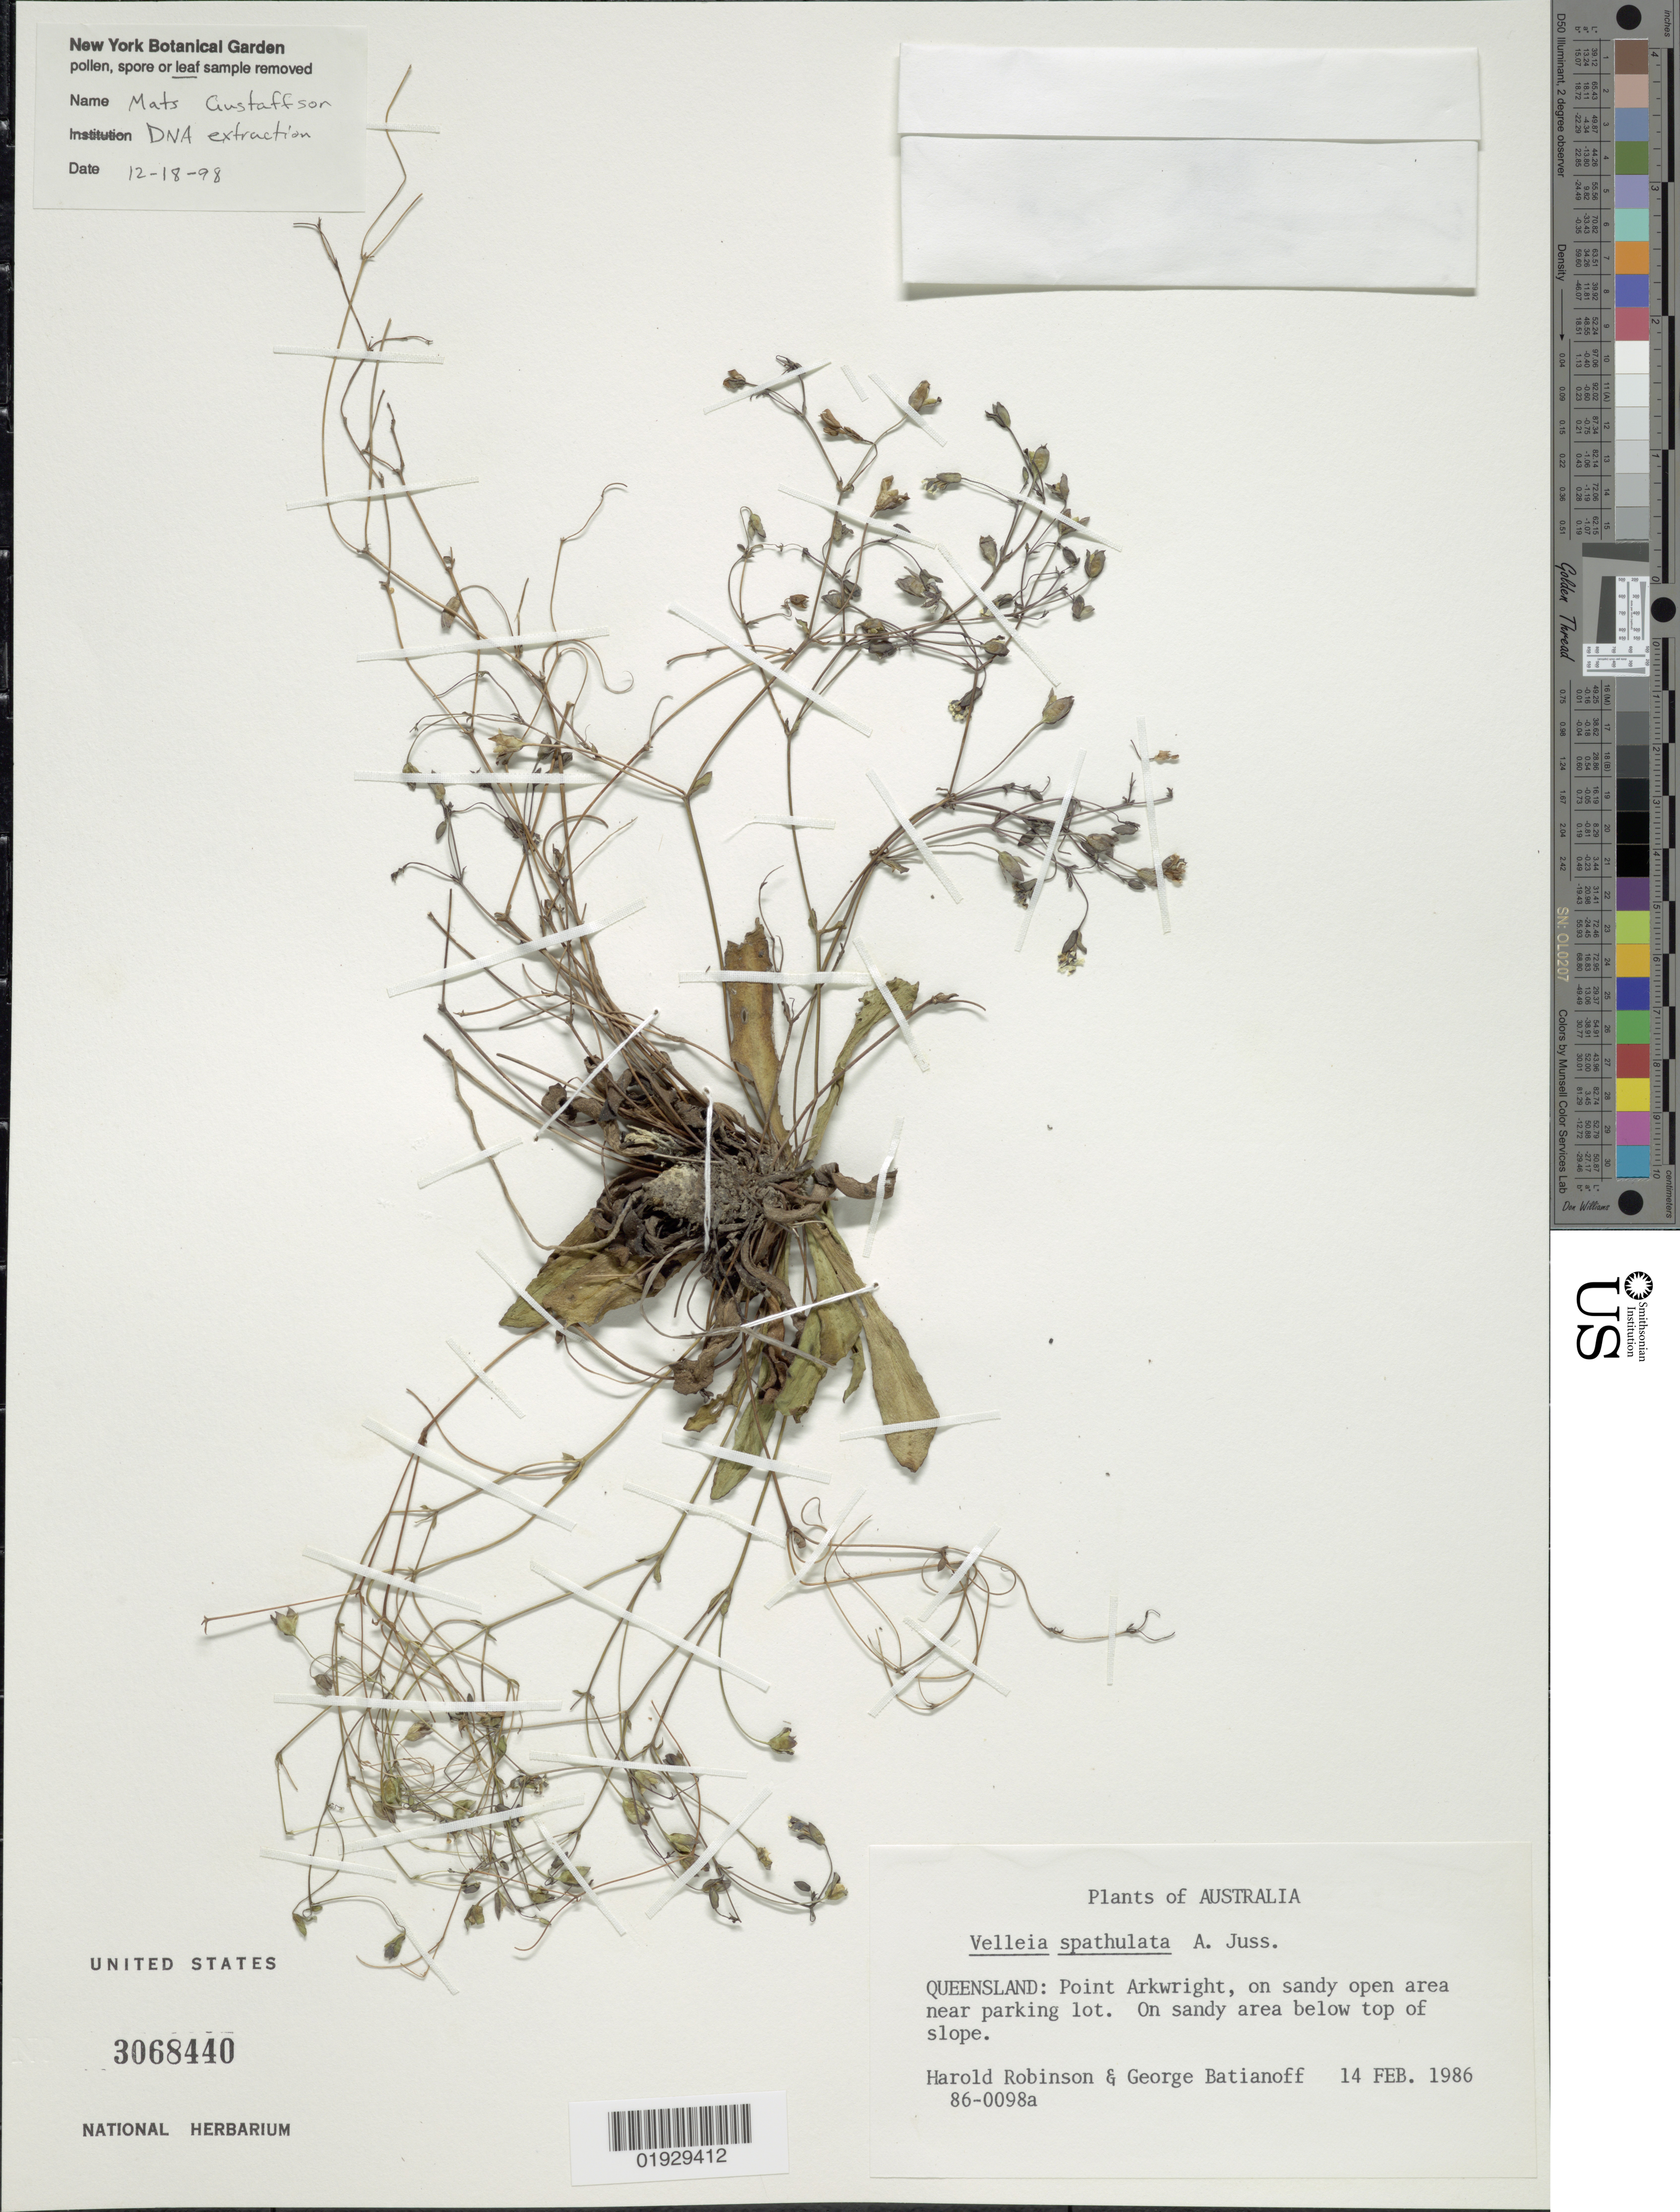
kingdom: Plantae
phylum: Tracheophyta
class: Magnoliopsida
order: Asterales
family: Goodeniaceae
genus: Velleia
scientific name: Velleia spathulata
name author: Juss.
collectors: H. Robinson & G. Batianoff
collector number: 86-0098a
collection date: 1986-02-14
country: Australia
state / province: Queensland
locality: Point Arkwright, on sandy open area near parking lot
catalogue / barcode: US 3068440